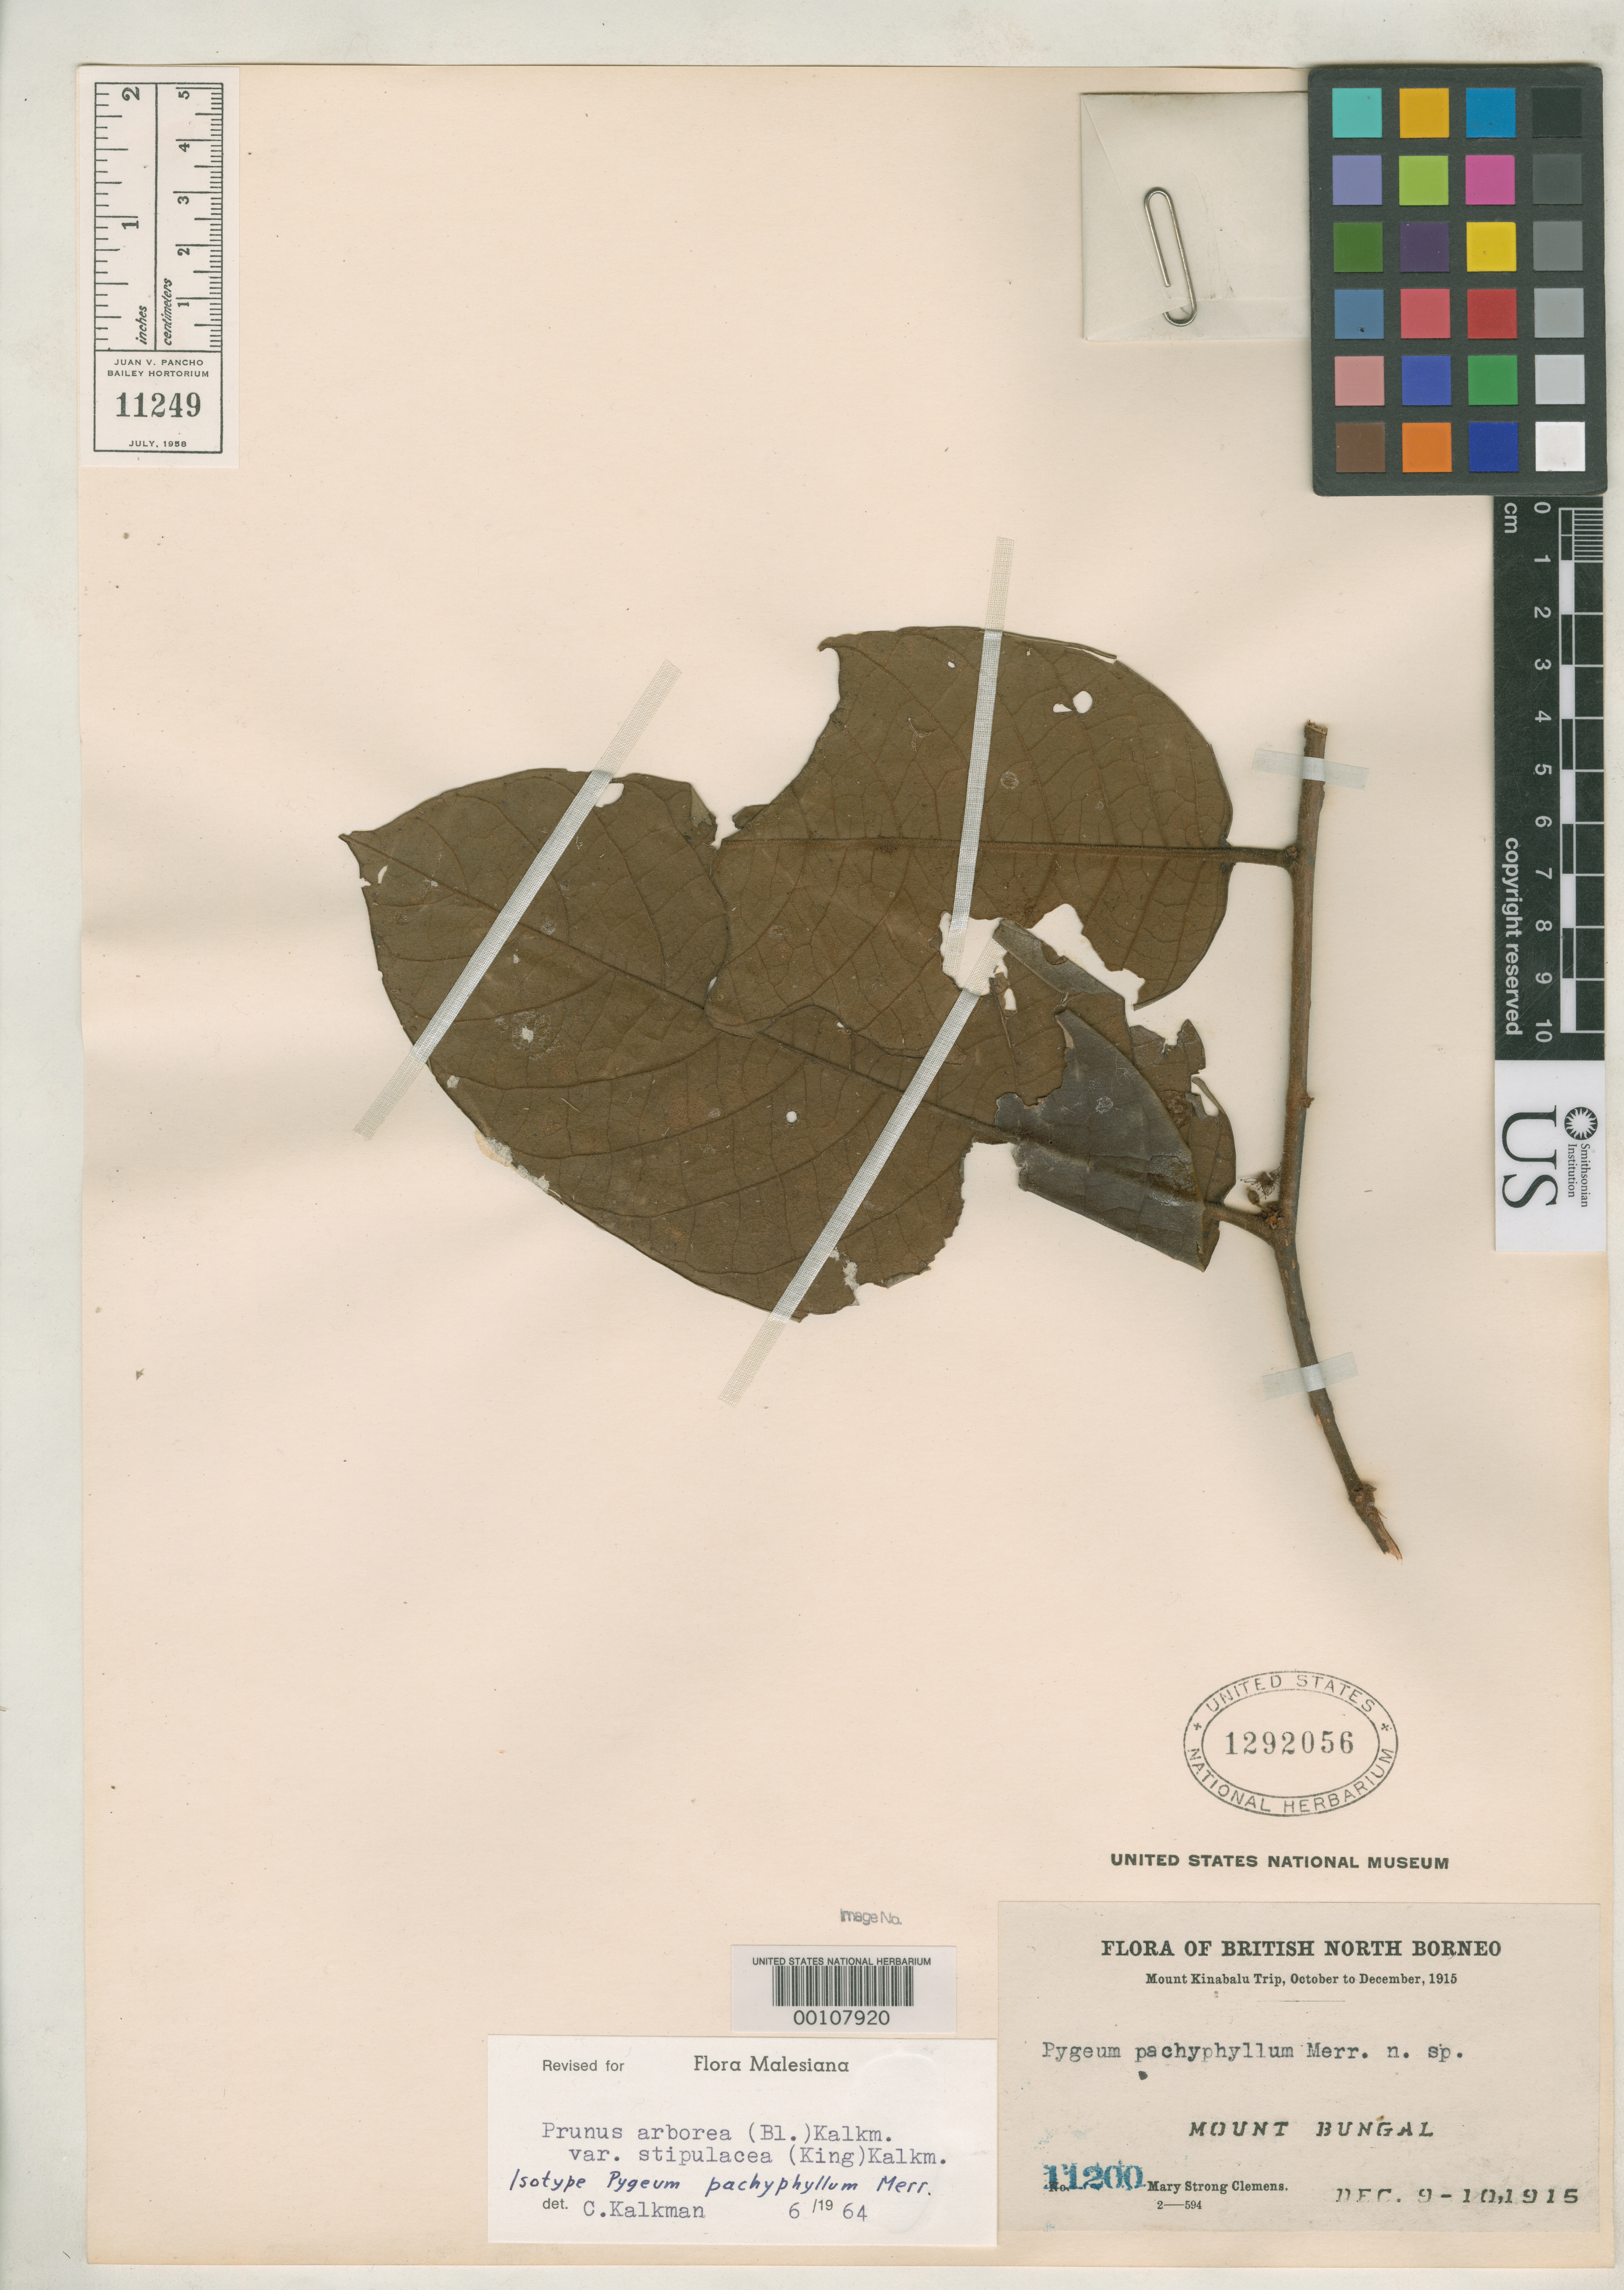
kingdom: Plantae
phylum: Tracheophyta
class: Magnoliopsida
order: Rosales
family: Rosaceae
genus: Pygeum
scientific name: Pygeum pachyphyllum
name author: Merr.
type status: Isotype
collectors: M. S. Clemens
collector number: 11200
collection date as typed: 09 Dec 1915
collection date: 1915-12-09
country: Malaysia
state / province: Sabah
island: Borneo Island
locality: Mount Bungal.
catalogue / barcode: US 1292056